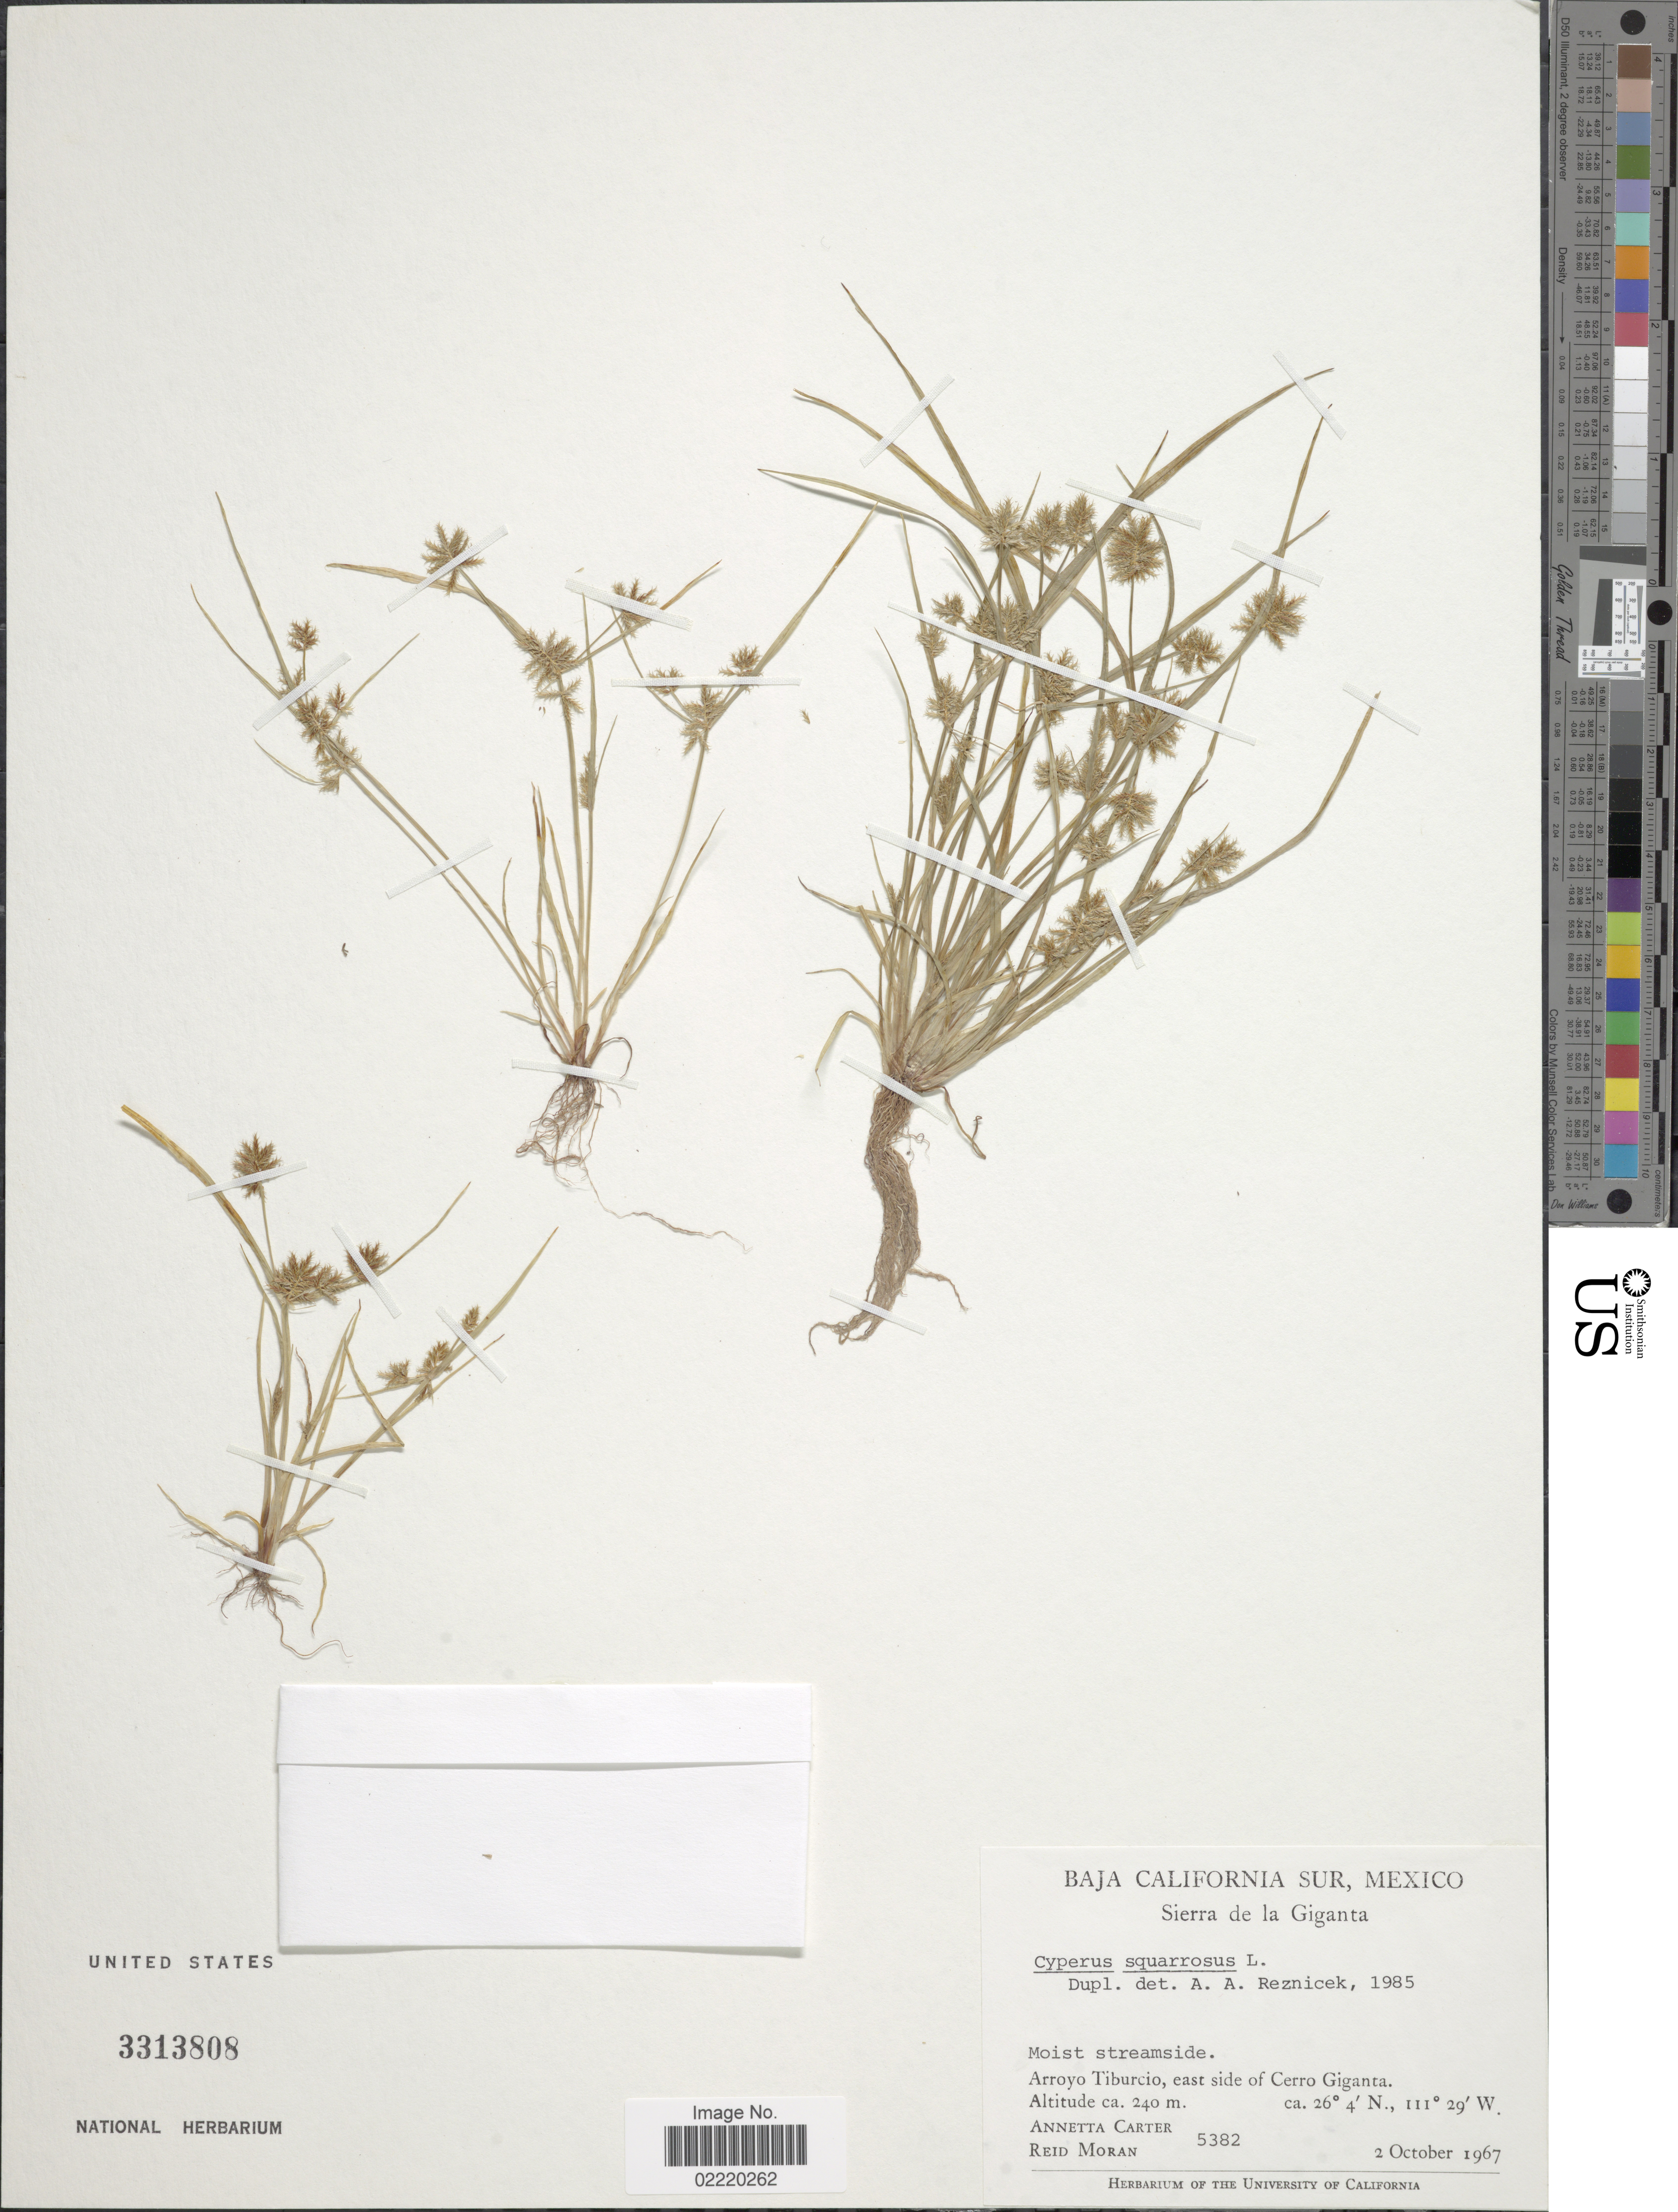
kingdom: Plantae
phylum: Tracheophyta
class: Liliopsida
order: Poales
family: Cyperaceae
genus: Cyperus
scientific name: Cyperus squarrosus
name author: L.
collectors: A. Carter & R. V. Moran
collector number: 5382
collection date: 1967-10-02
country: Mexico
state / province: Baja California Sur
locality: Sierra de la Giganta, moist streamside, Arroyo Tiburcio, east side of Cerro Giganta.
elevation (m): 240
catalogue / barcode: US 3313808